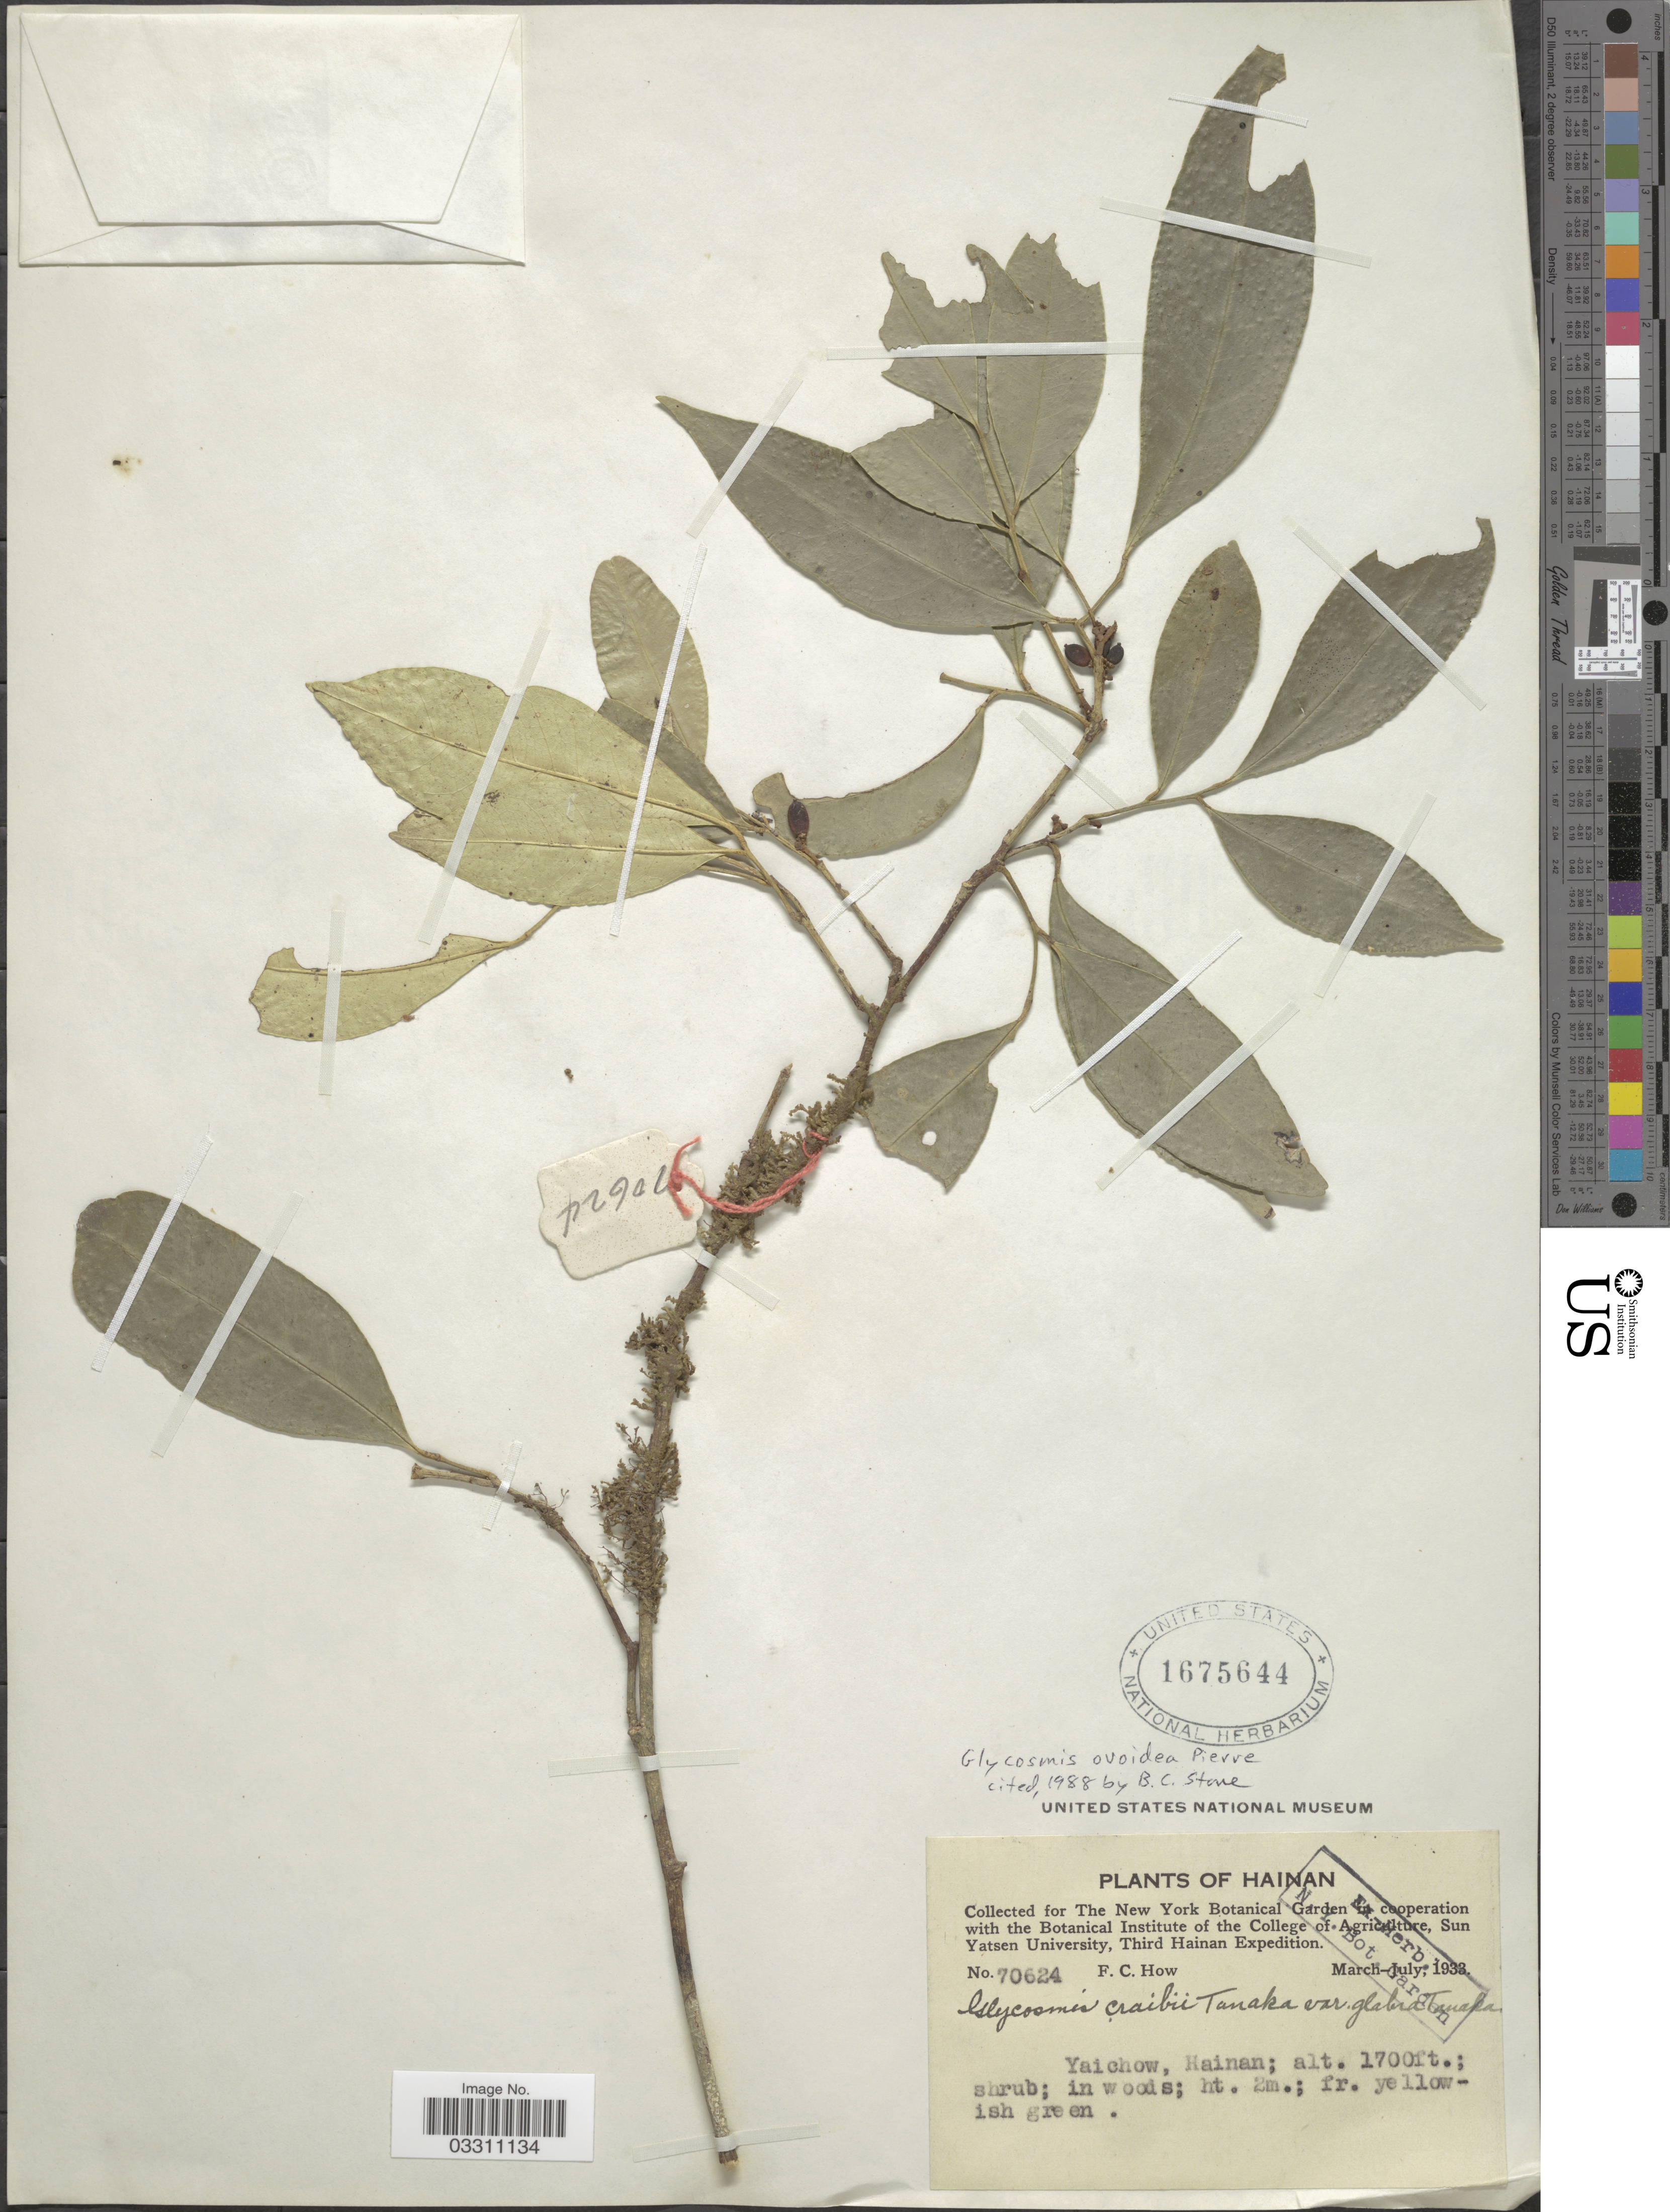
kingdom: Plantae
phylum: Tracheophyta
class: Magnoliopsida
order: Sapindales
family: Rutaceae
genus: Glycosmis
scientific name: Glycosmis ovoidea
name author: Pierre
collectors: F. C. How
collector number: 70624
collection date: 1933-03/1933-07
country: China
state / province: Hainan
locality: Yaichow.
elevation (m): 518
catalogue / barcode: US 1675644